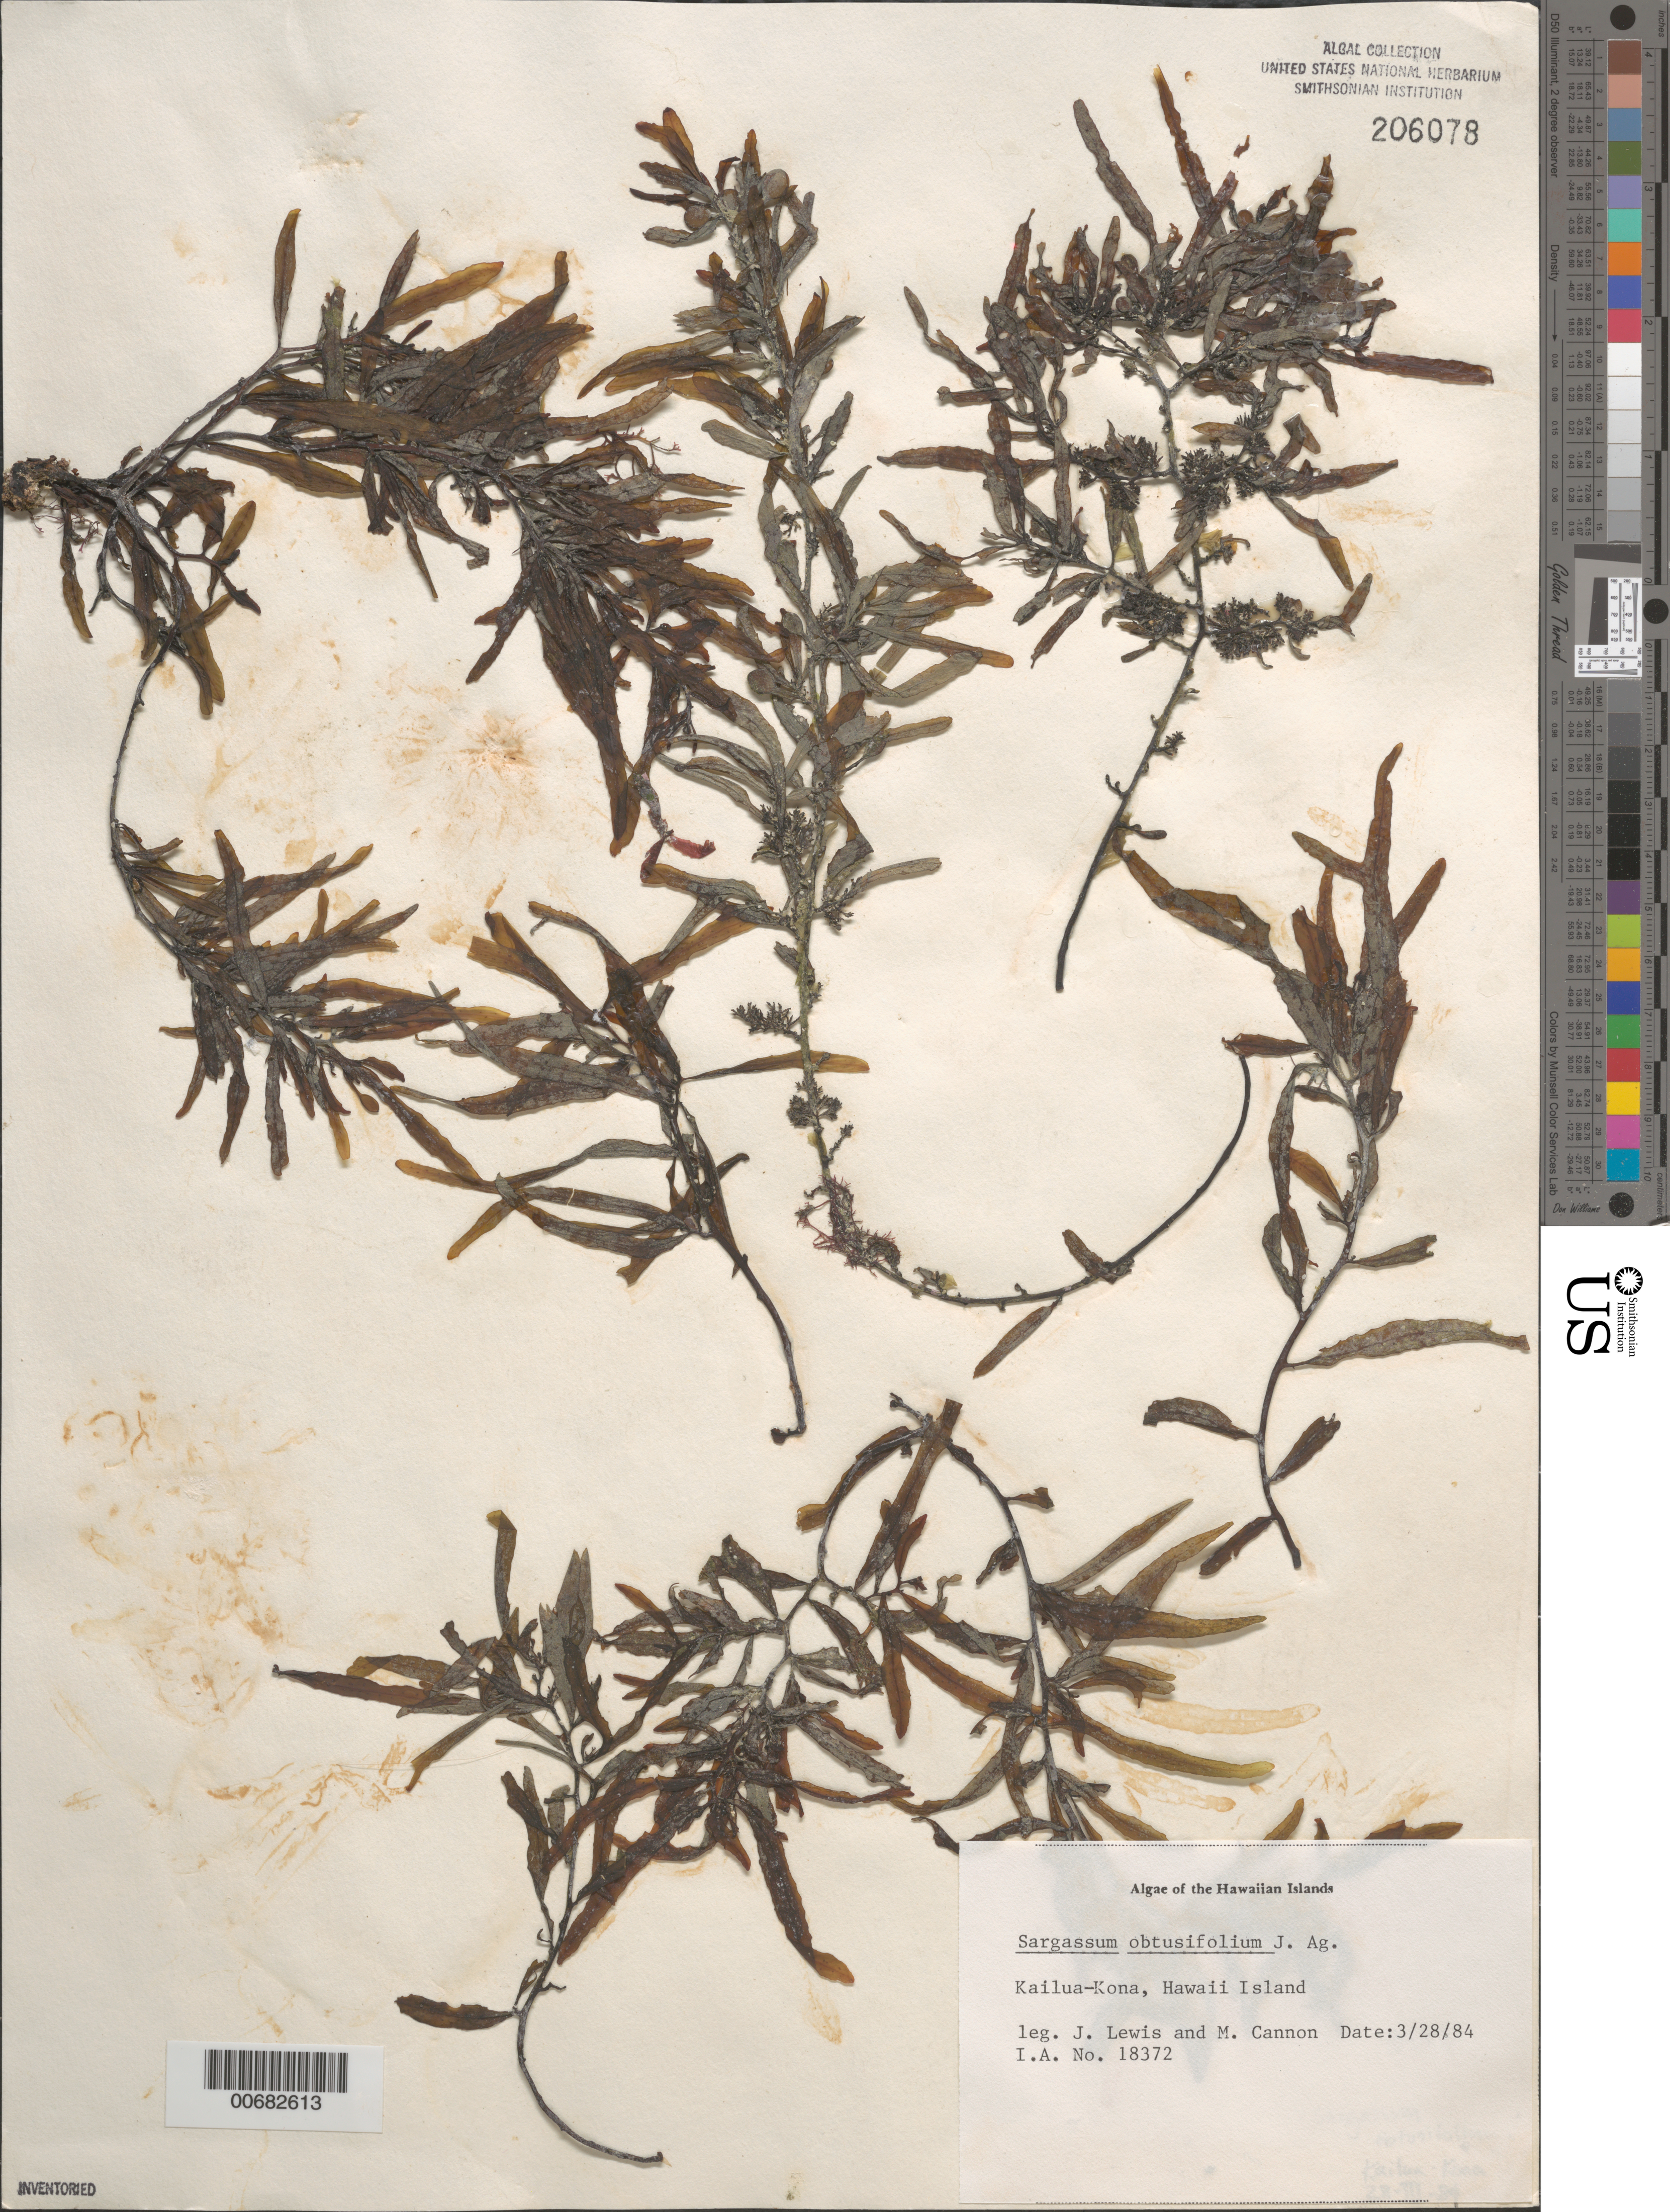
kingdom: Chromista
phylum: Ochrophyta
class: Phaeophyceae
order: Fucales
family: Sargassaceae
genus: Sargassum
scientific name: Sargassum obtusifolium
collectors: J. Lewis & M. Cannon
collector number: IAA 18372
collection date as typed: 28 Mar 1984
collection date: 1984-03-28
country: United States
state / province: Hawaii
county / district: Hawaii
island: Hawaii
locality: Kailua-Kona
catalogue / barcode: US 206078